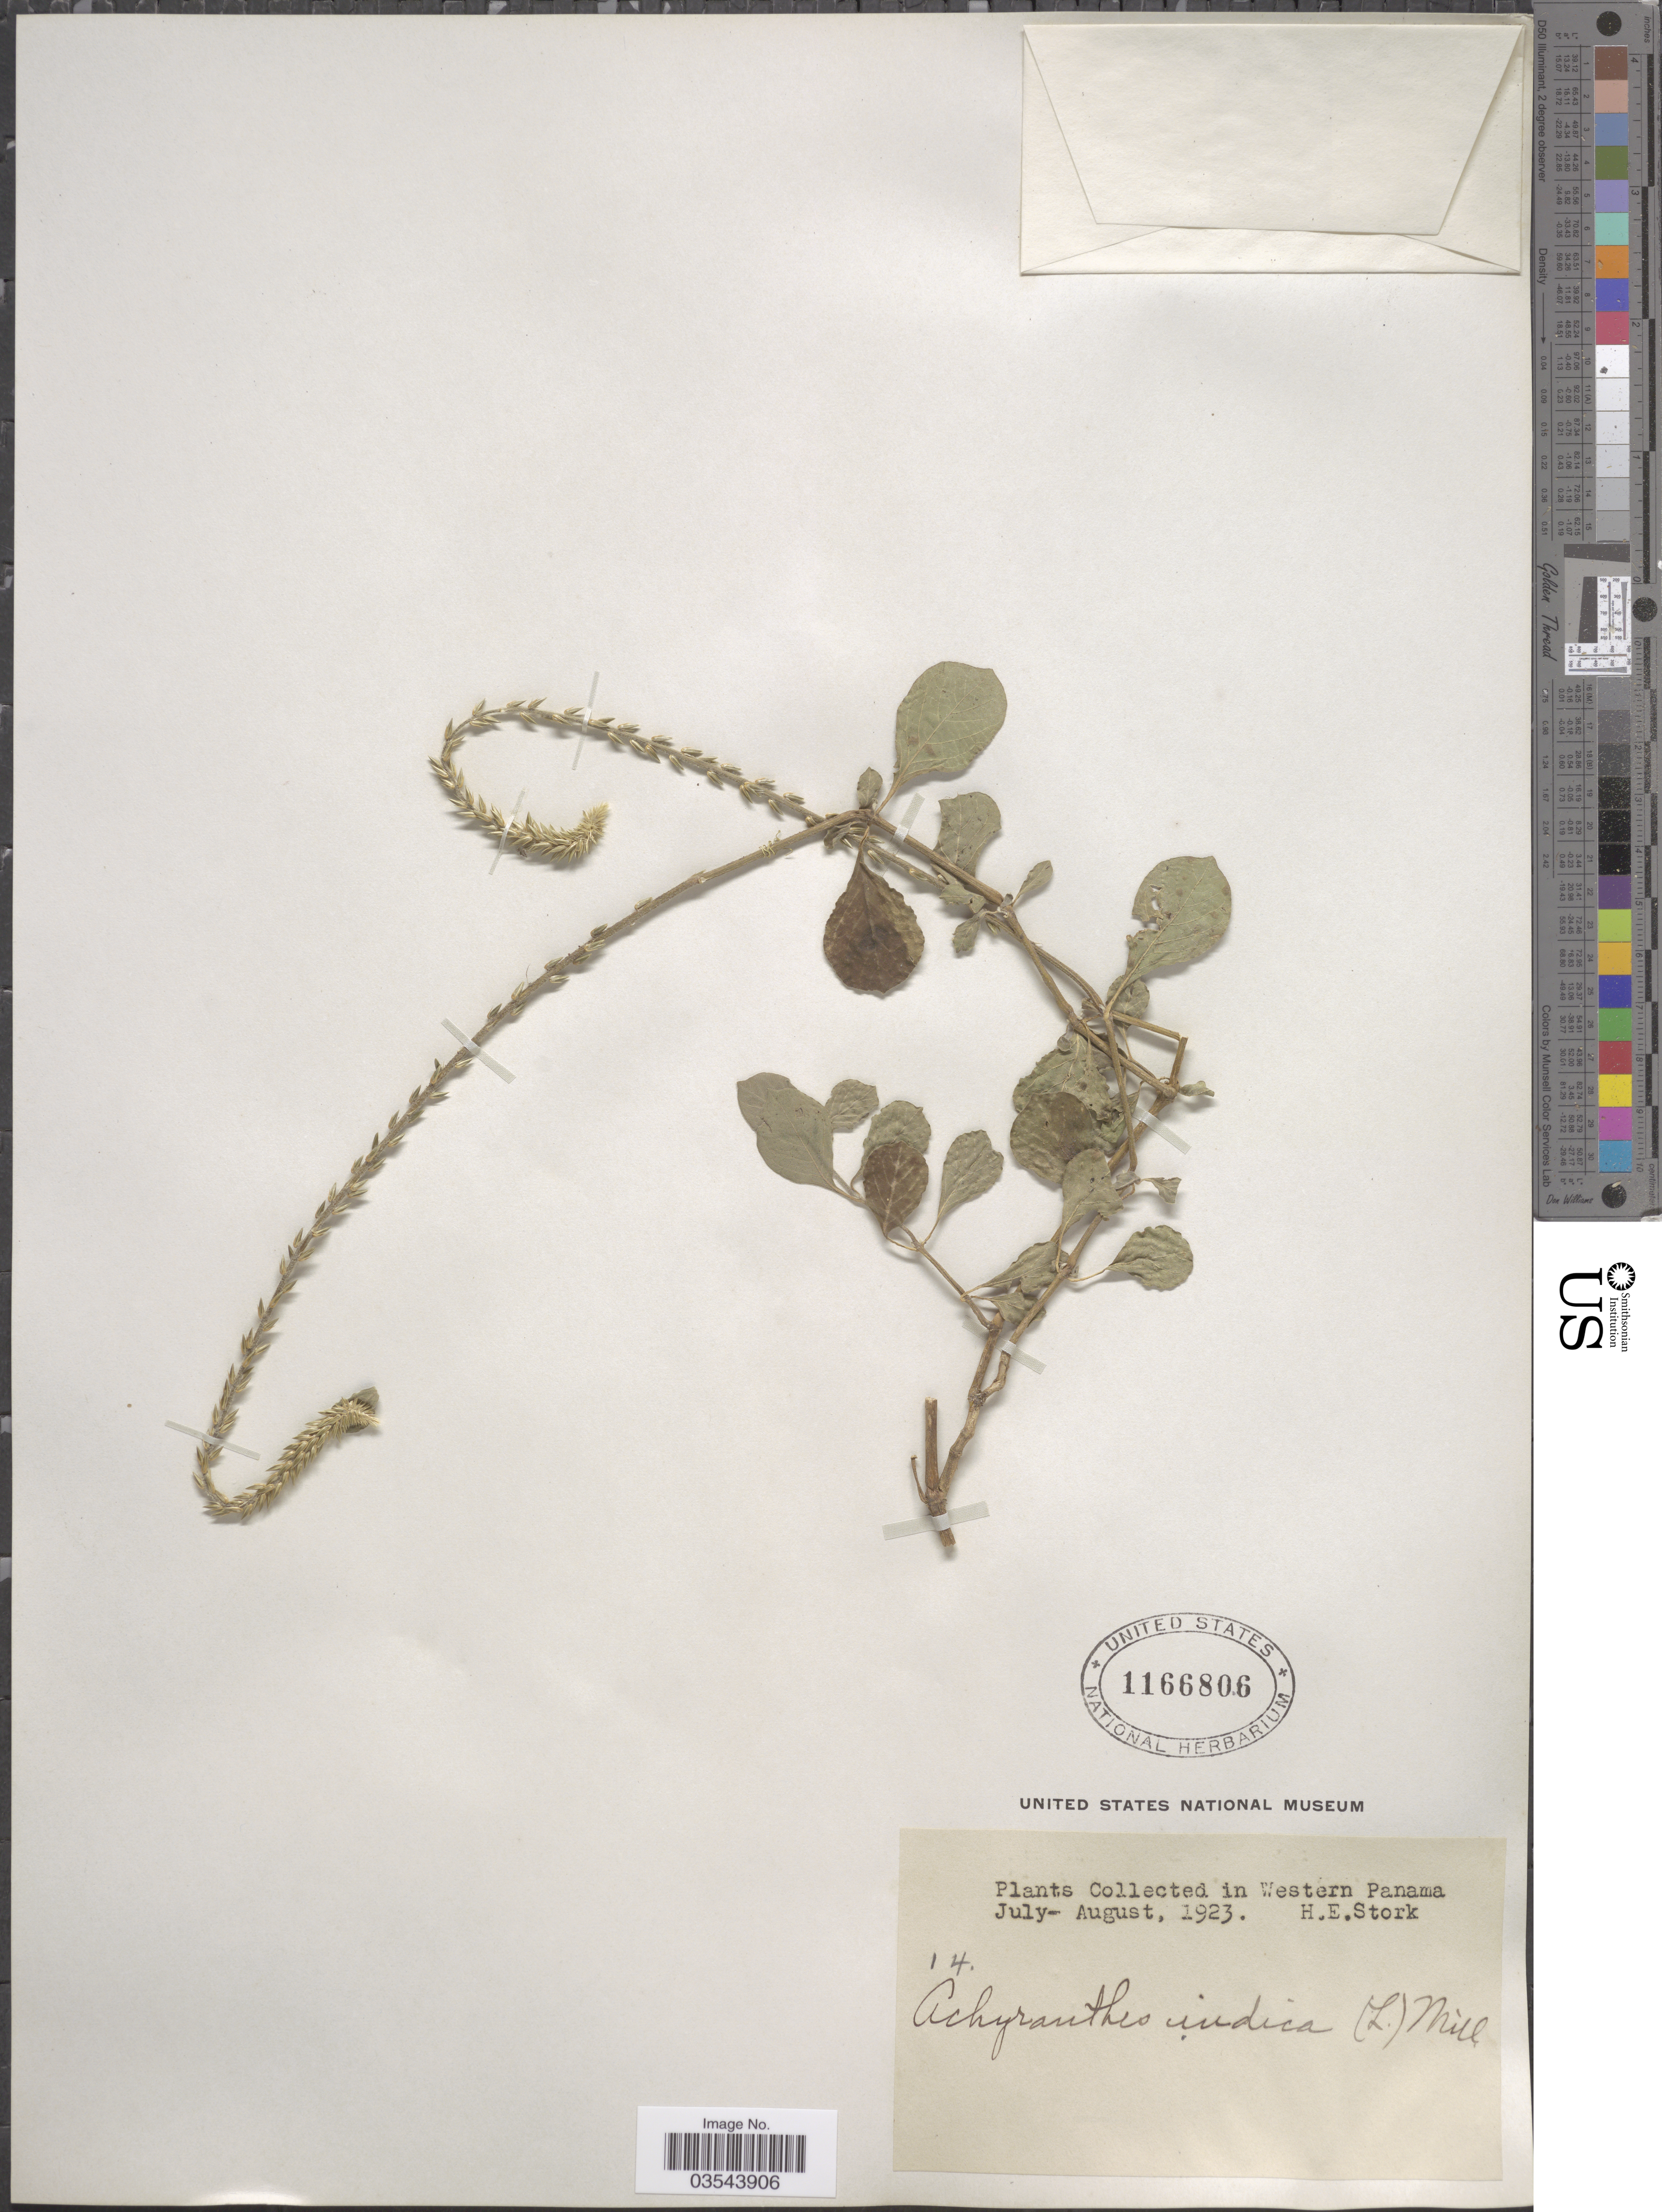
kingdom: Plantae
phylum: Tracheophyta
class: Magnoliopsida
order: Caryophyllales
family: Amaranthaceae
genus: Achyranthes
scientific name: Achyranthes indica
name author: (L.) Mill.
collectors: H. E. Stork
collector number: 14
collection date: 1923-07/1923-08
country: Panama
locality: Western Panama.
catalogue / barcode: US 1166806